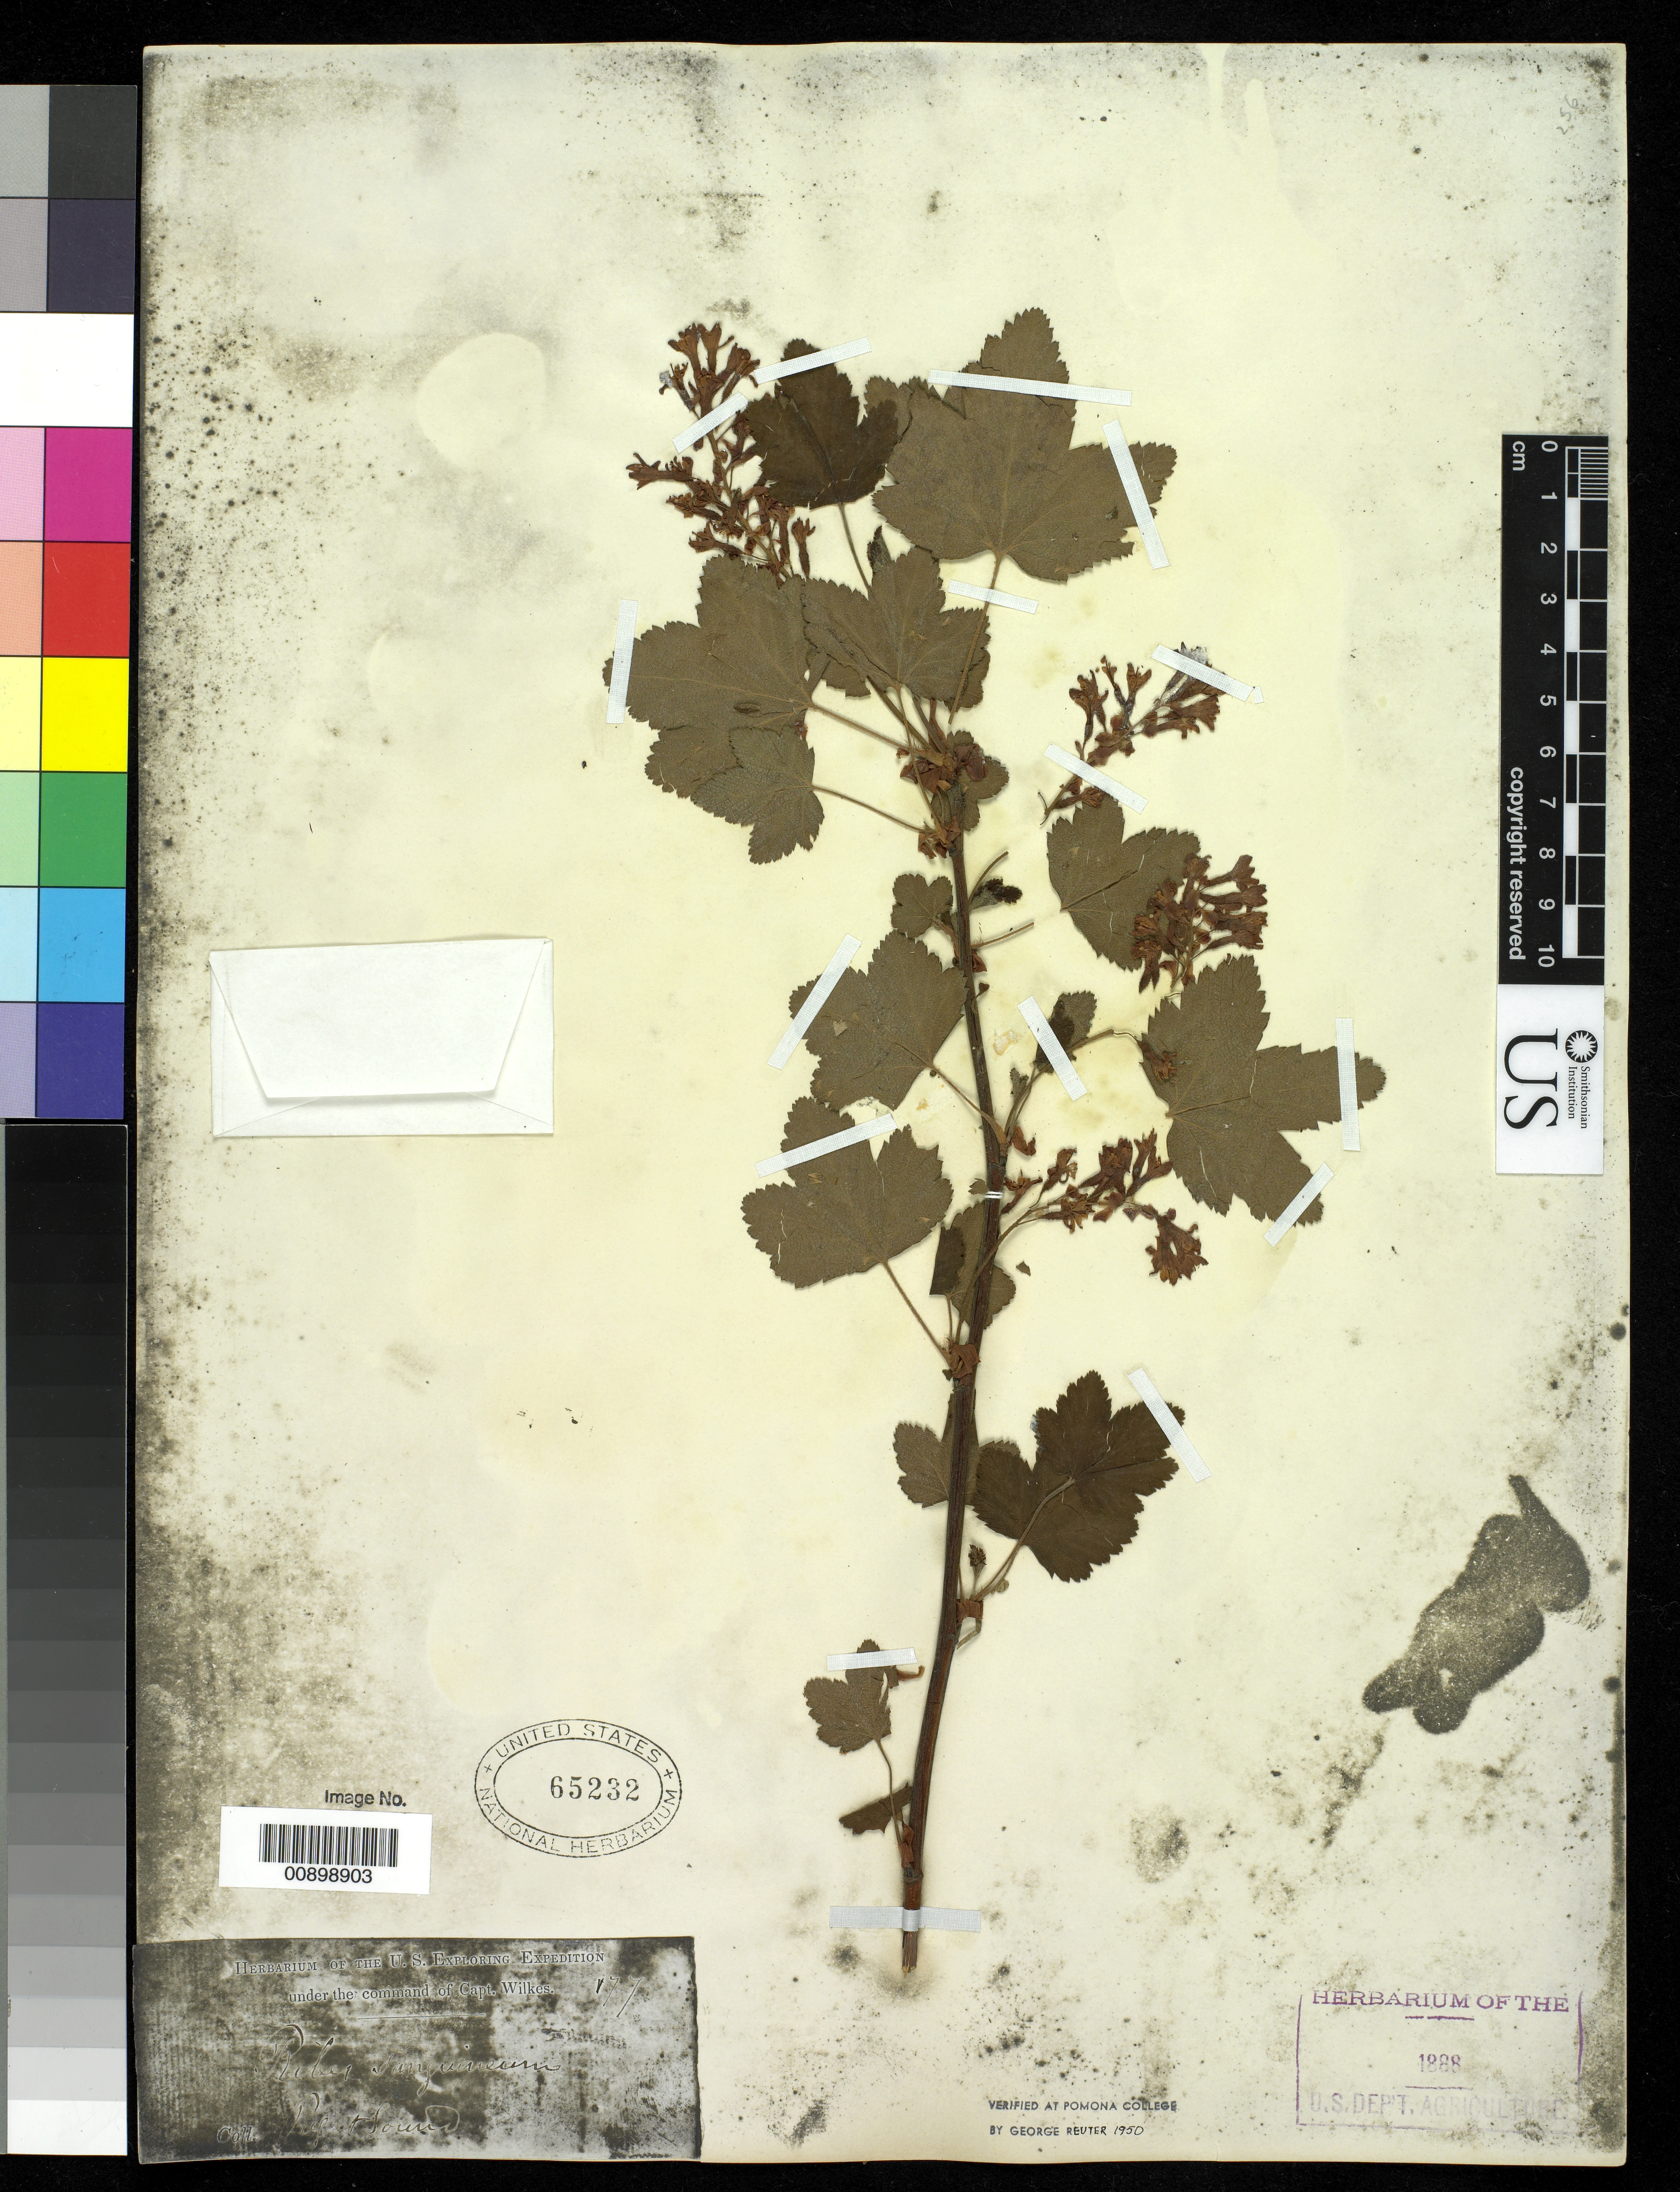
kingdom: Plantae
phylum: Tracheophyta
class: Magnoliopsida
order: Saxifragales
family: Grossulariaceae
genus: Ribes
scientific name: Ribes sanguineum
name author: Pursh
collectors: Wilkes Explor. Exped.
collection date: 1838/1842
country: United States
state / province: Washington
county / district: King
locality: Puget Sound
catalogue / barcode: US 65232